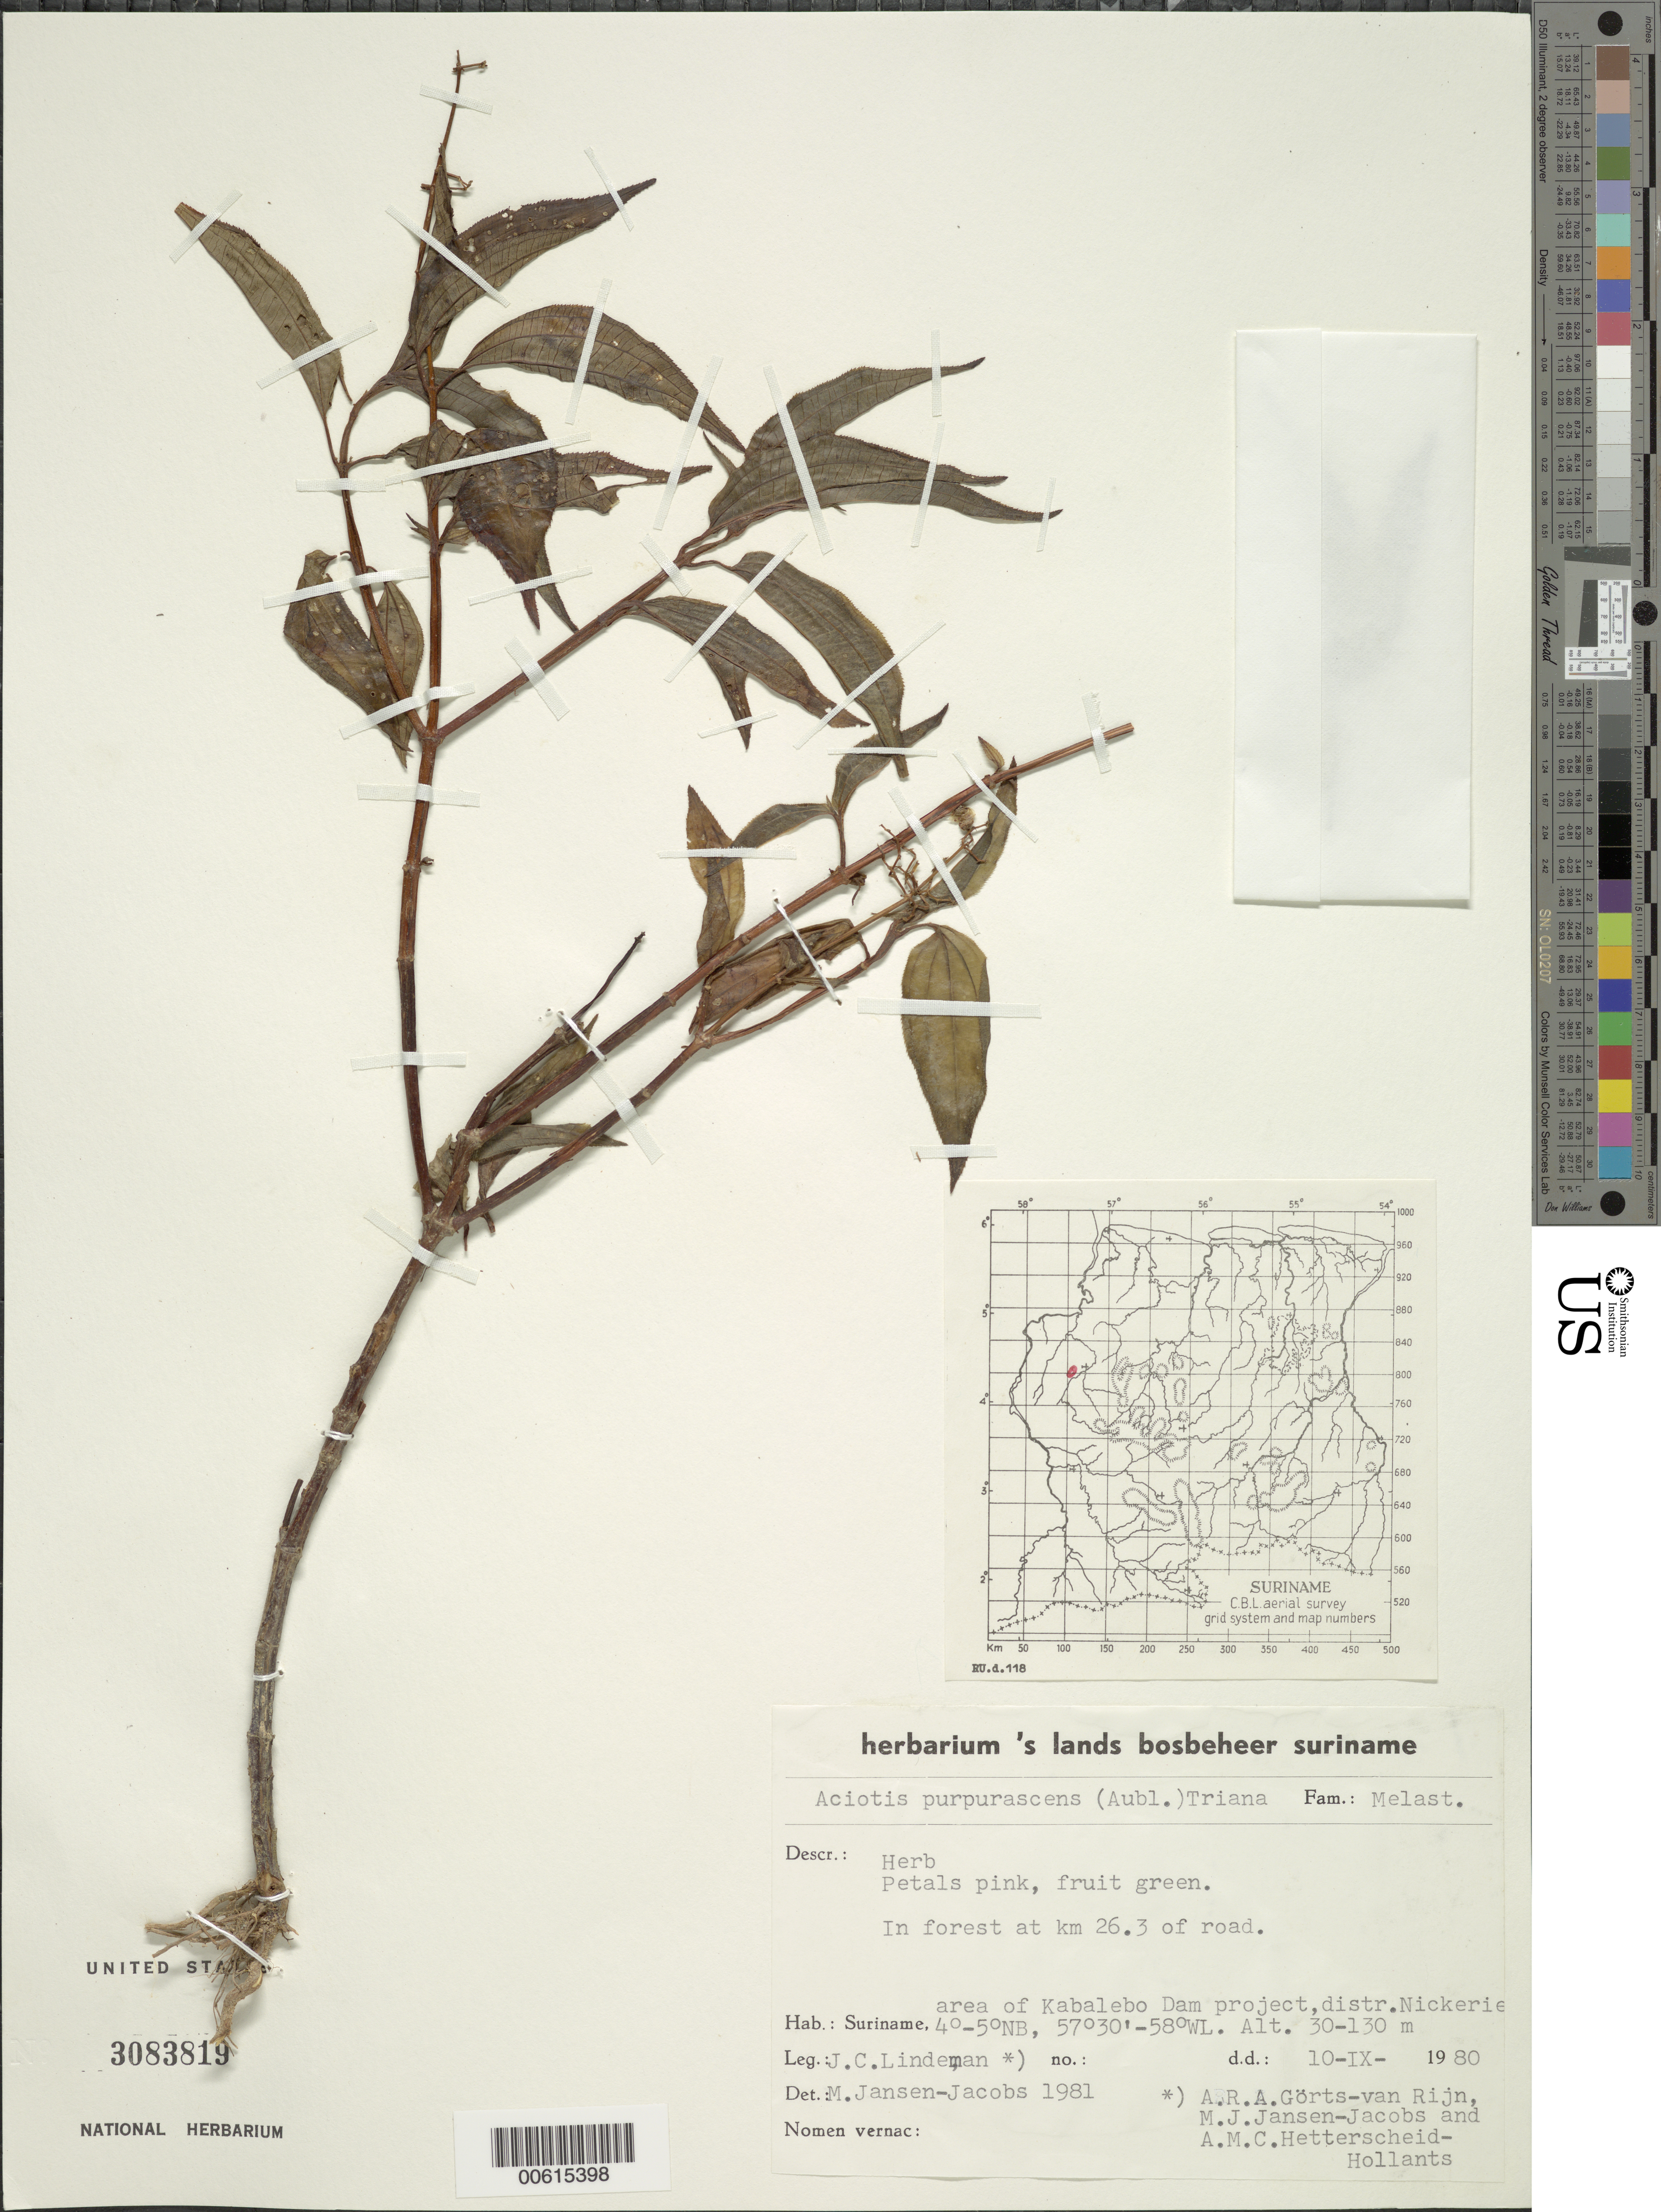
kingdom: Plantae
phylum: Tracheophyta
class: Magnoliopsida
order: Myrtales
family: Melastomataceae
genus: Aciotis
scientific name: Aciotis purpurascens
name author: (Aubl.) Triana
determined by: Jansen-Jacobs, M. J., (U), Nationaal Herbarium Nederland, Utrecht University branch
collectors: J. C. Lindeman, A. .R. A. Görts-van Rijn, M. J. Jansen-Jacobs & A. Hetterscheid-Hollants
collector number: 0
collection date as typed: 10-Sep-80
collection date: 1980-09-10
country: Suriname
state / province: Nickerie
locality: Kabalebo Dam project area, at km 26.3 of road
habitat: Forest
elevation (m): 30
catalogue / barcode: US 3083819